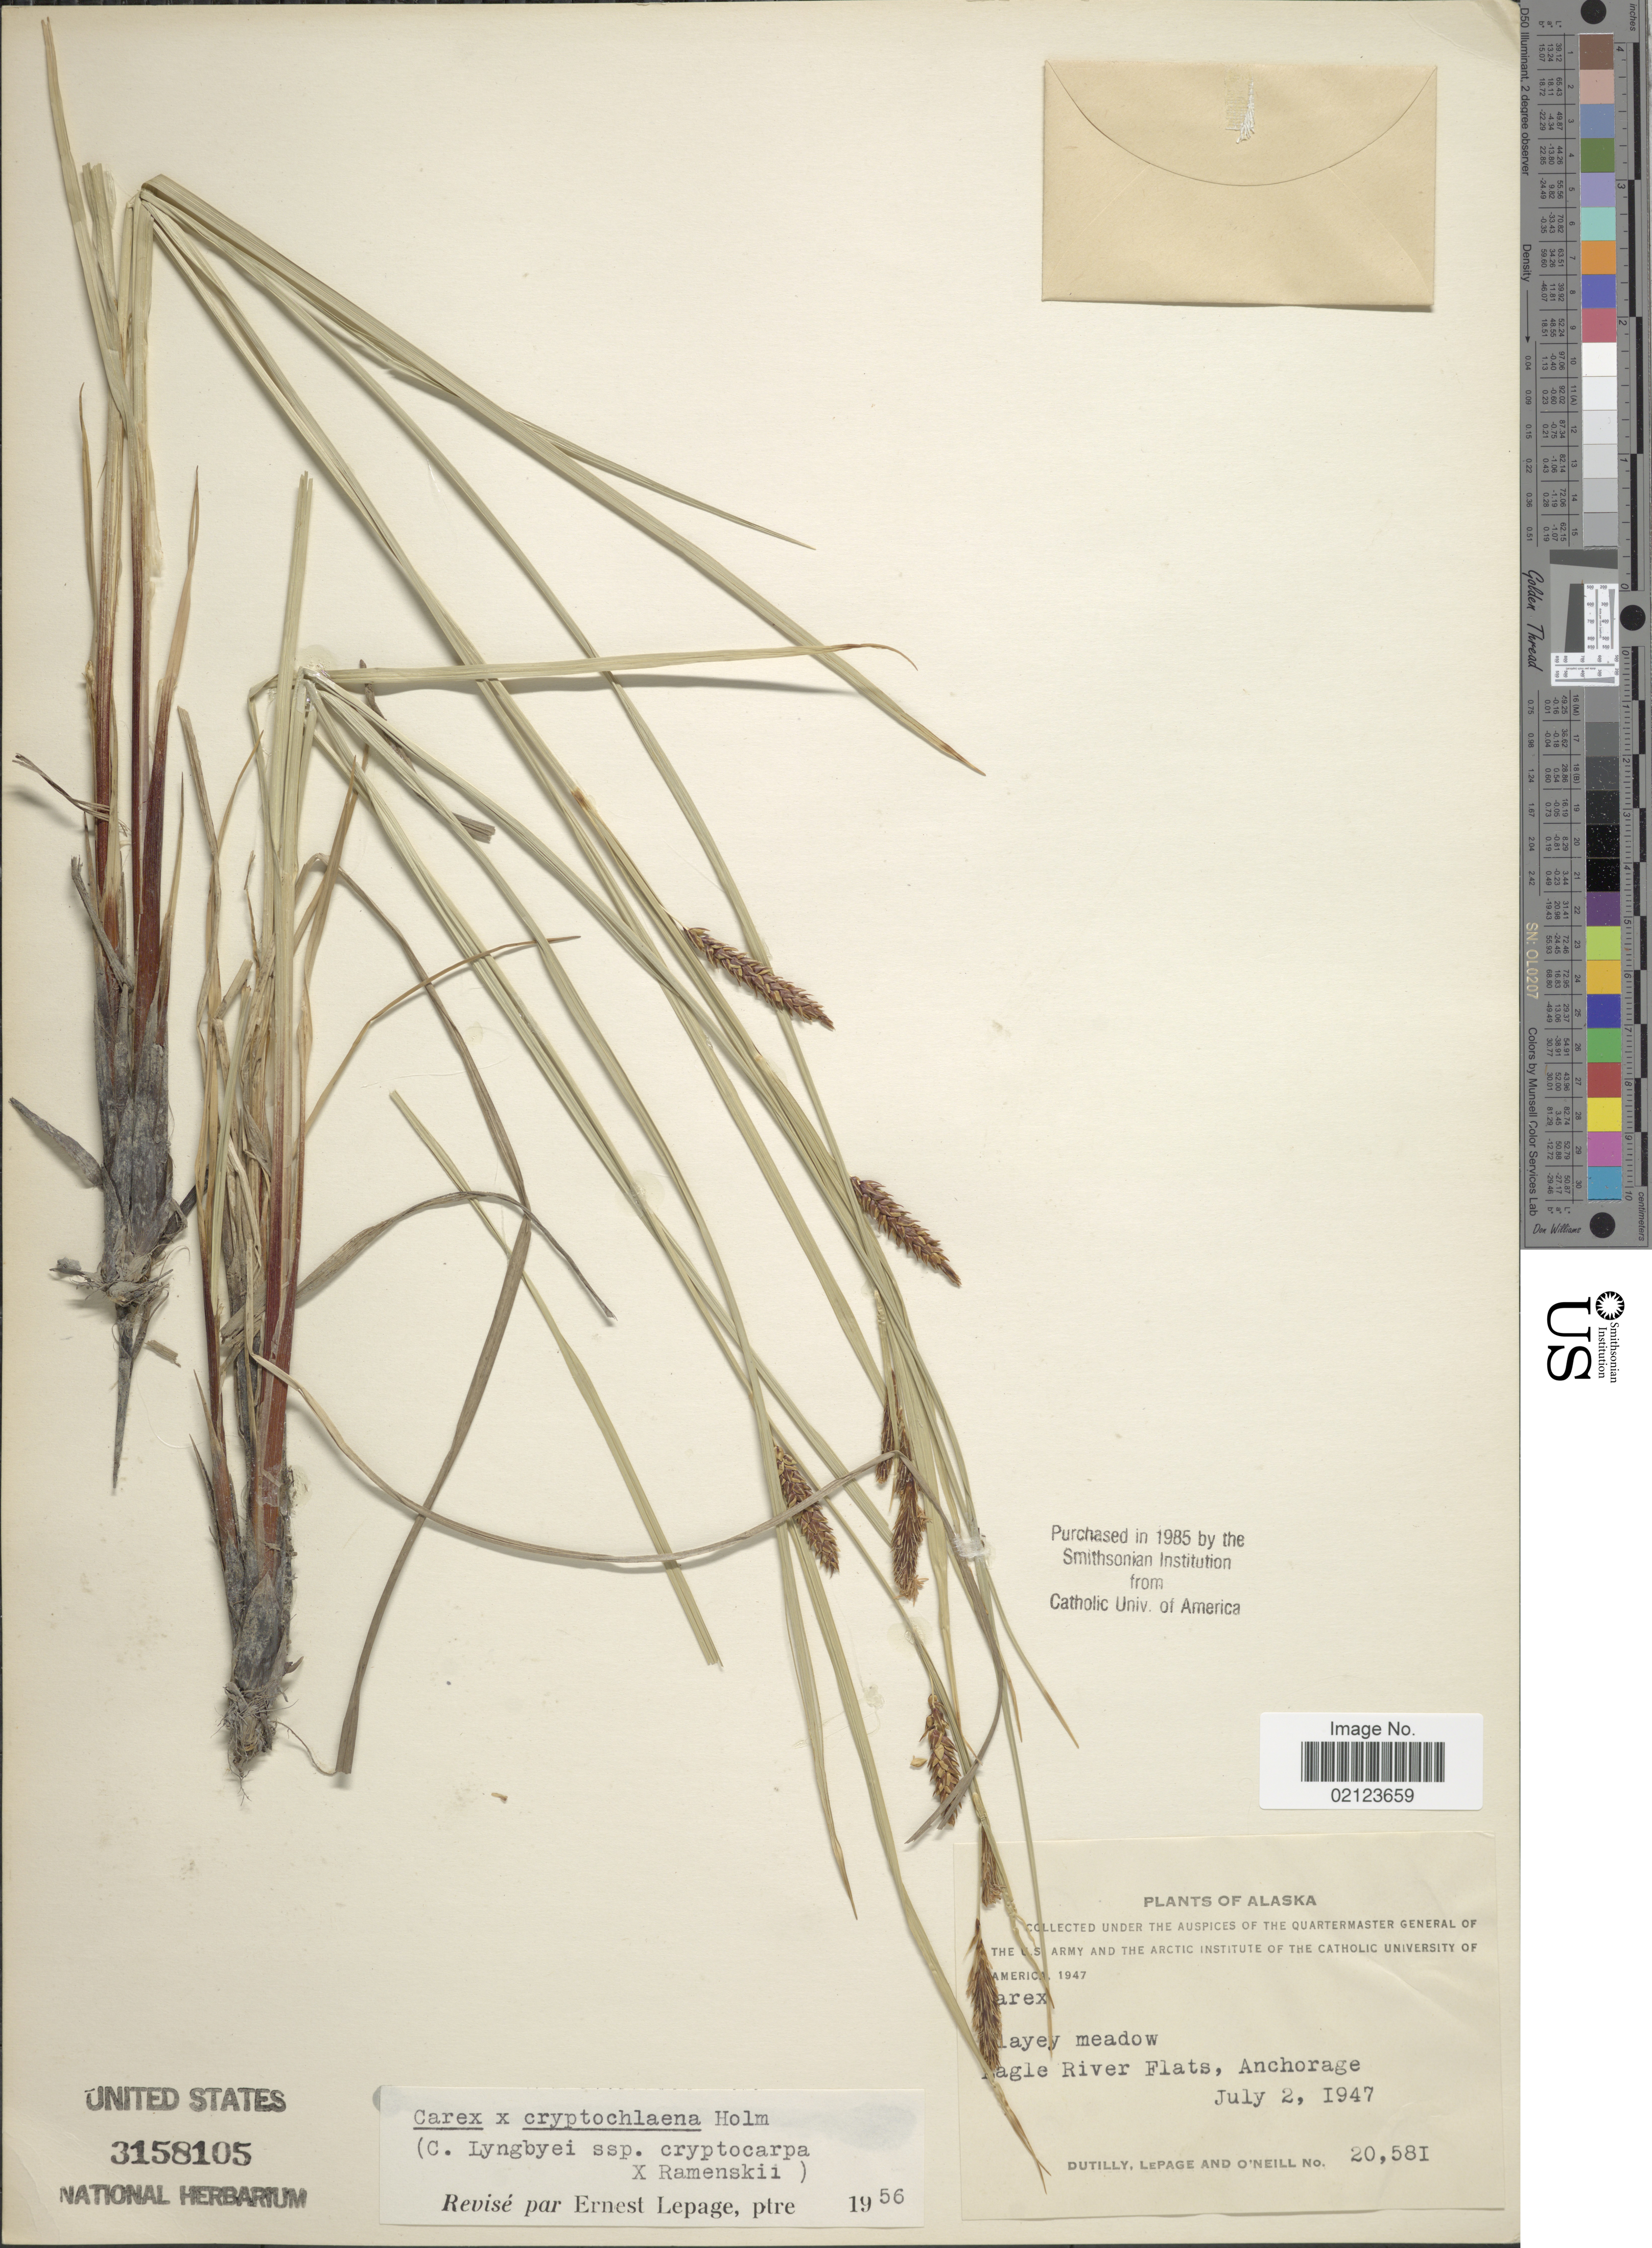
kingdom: Plantae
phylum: Tracheophyta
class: Liliopsida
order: Poales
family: Cyperaceae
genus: Carex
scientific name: Carex lyngbyei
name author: Hornem.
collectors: -. Dutilly, -. LePage & -. O'Neill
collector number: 20581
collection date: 1947-07-02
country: United States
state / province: Alaska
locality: Clayey meadow. Eagle River Flats, Anchorage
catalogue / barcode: US 3158105